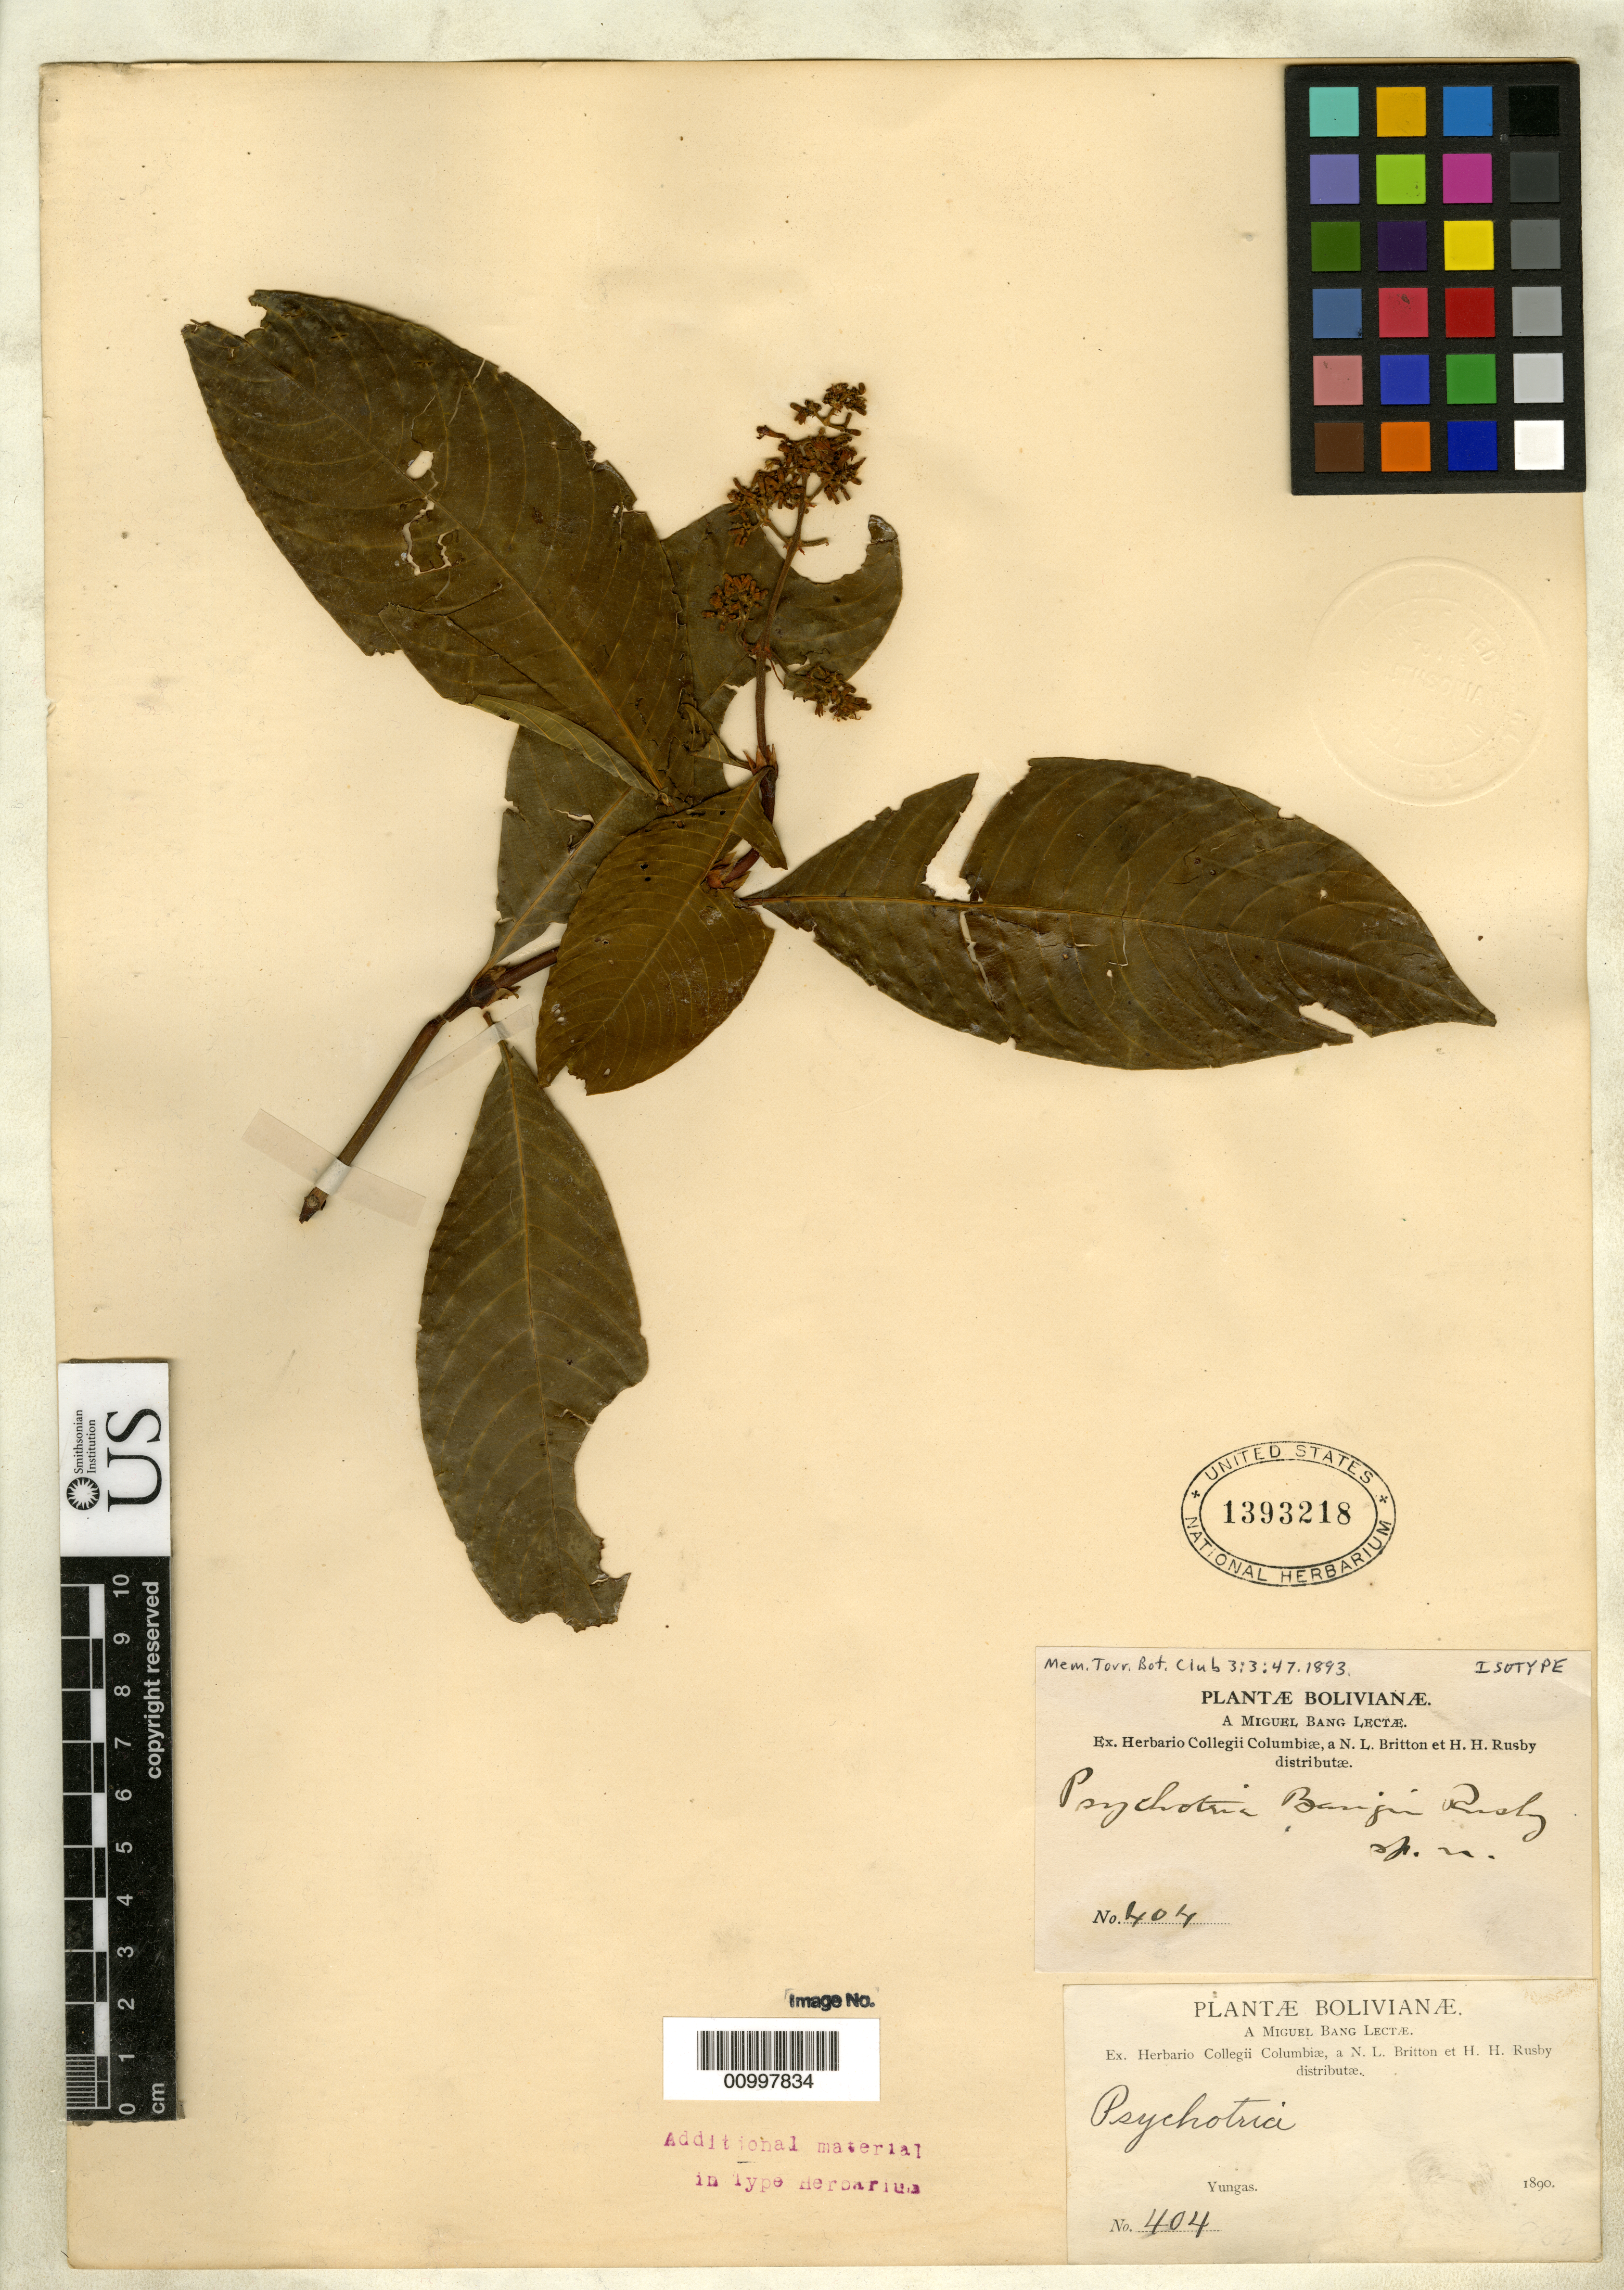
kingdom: Plantae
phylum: Tracheophyta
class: Magnoliopsida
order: Gentianales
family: Rubiaceae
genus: Psychotria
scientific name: Psychotria bangii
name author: Rusby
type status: Isotype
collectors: M. Bang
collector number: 404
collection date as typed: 1890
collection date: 1890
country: Bolivia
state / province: La Paz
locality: Yungas.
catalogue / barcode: US 1393218